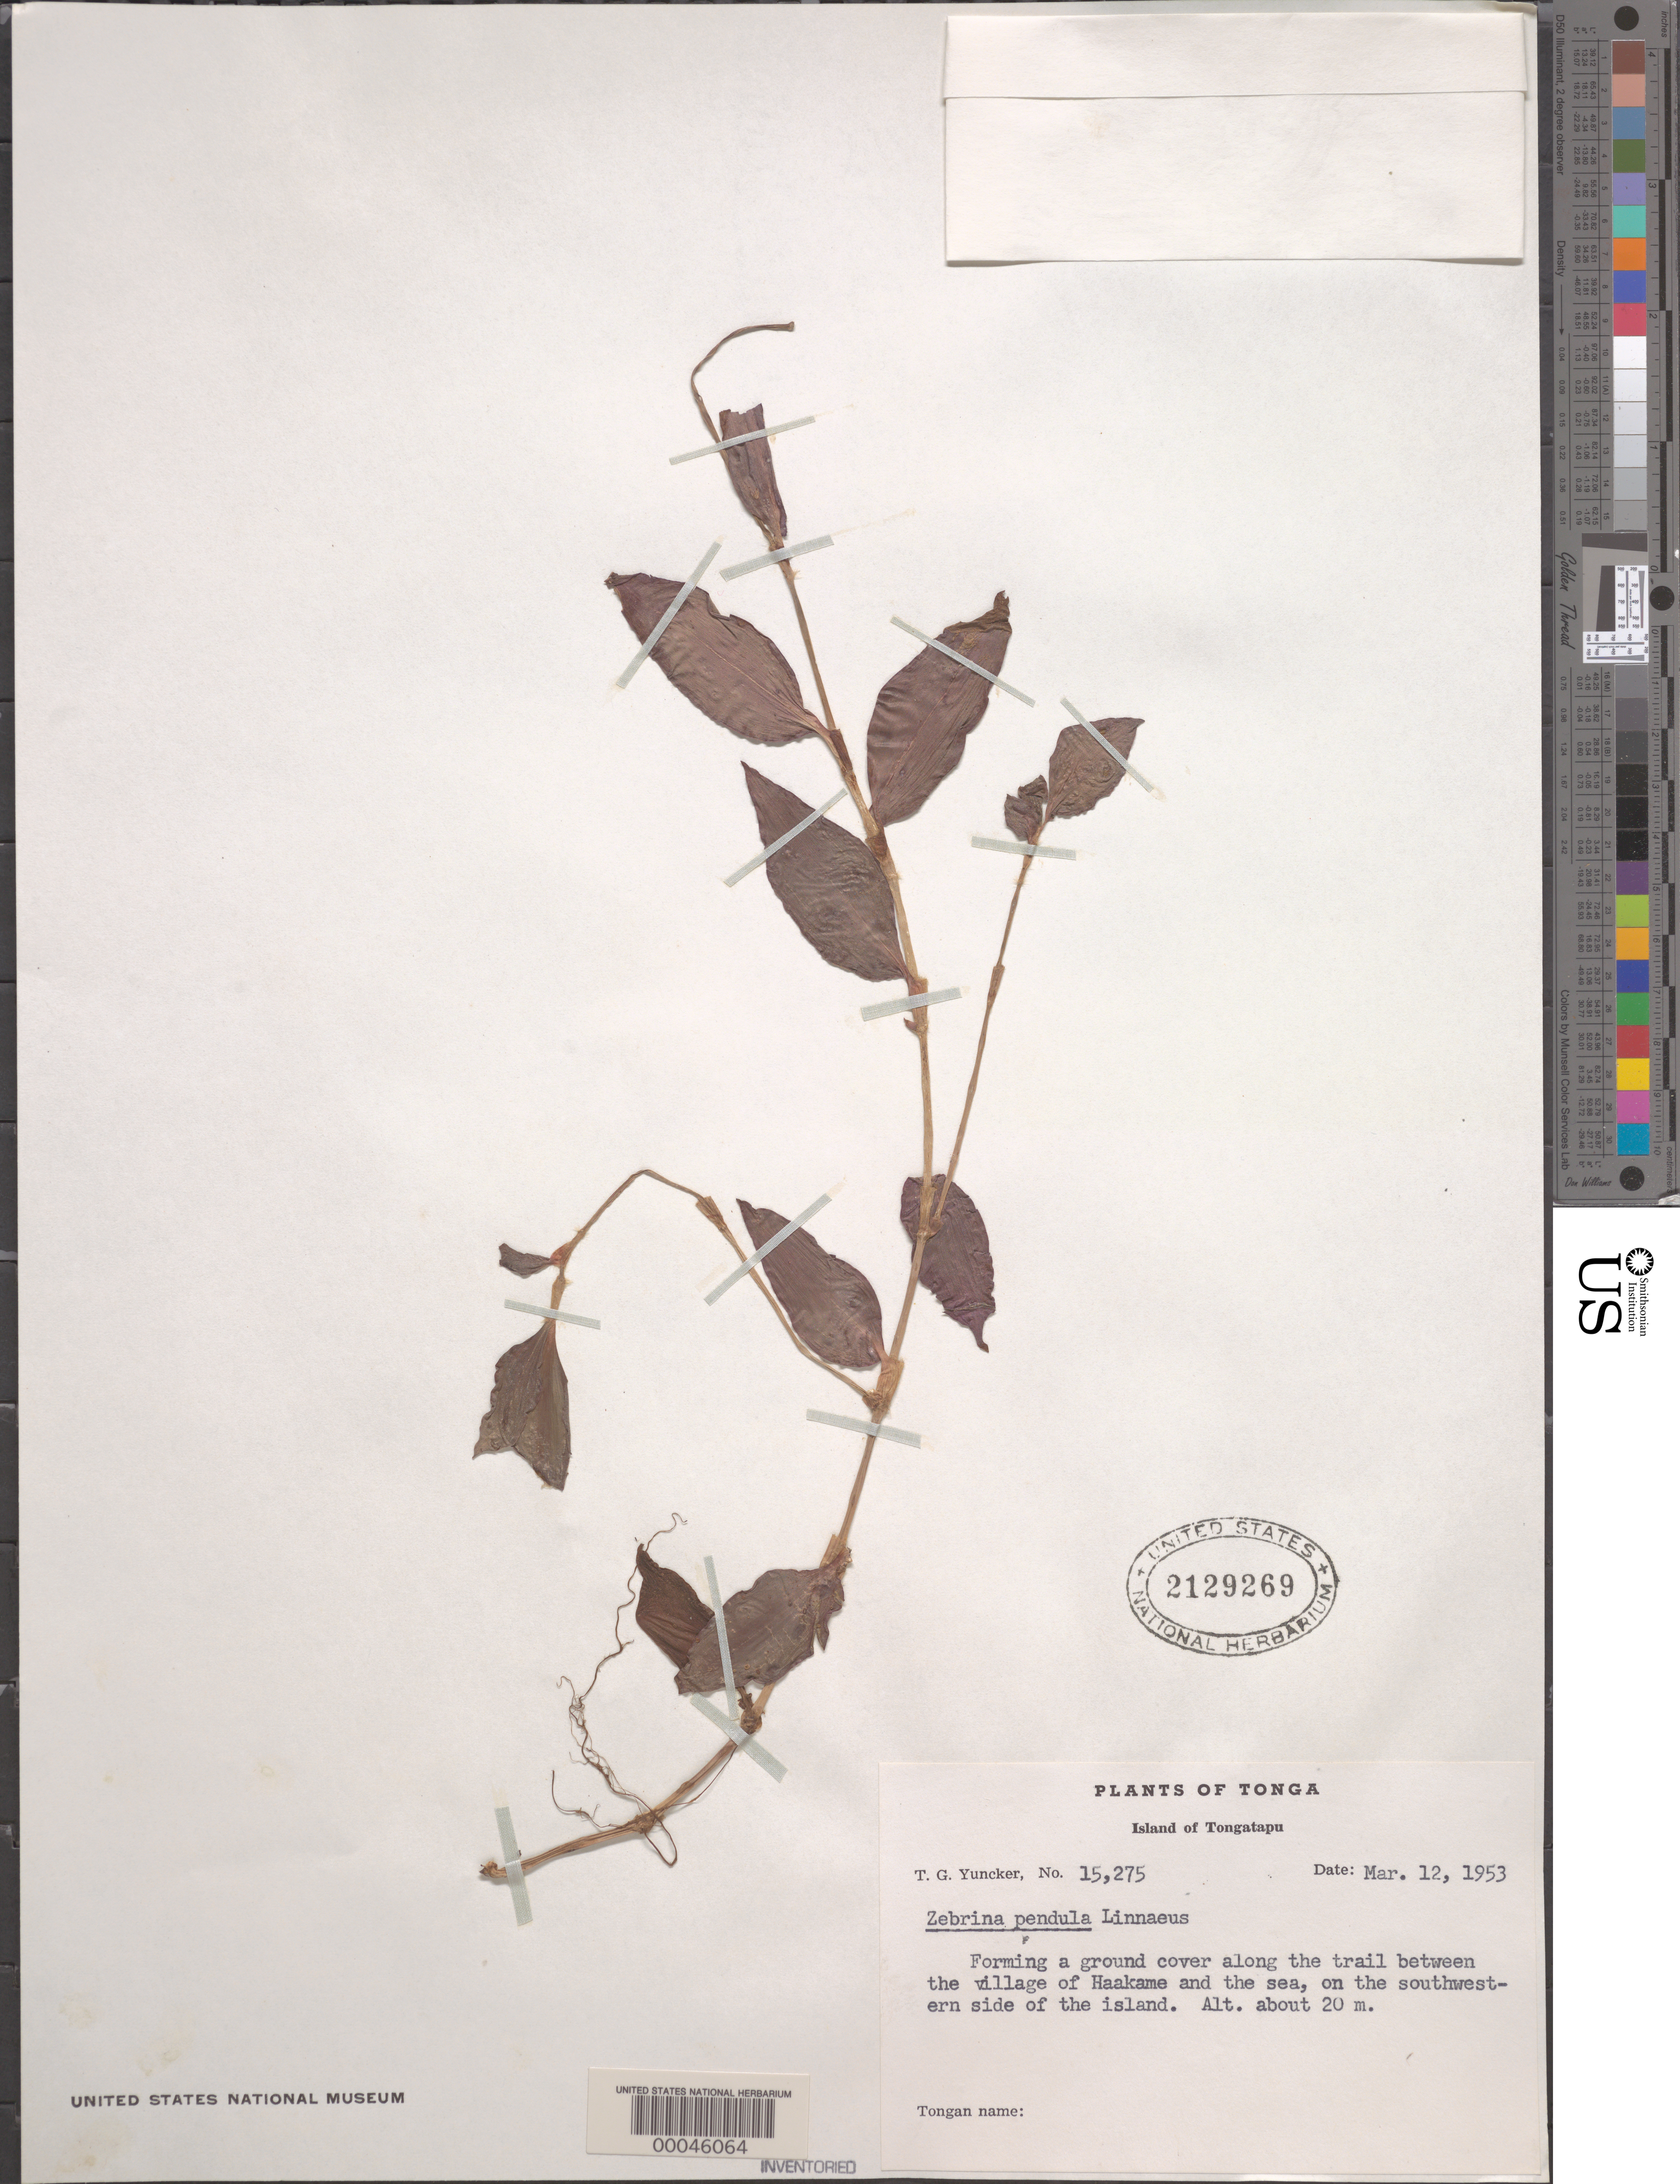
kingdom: Plantae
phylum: Tracheophyta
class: Liliopsida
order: Commelinales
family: Commelinaceae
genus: Tradescantia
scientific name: Tradescantia zebrina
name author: Bosse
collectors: T. G. Yuncker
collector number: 15275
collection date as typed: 12 Mar 1953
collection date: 1953-03-12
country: Tonga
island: Tongatapu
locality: Near haakame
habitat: Trailside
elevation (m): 20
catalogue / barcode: US 2129269